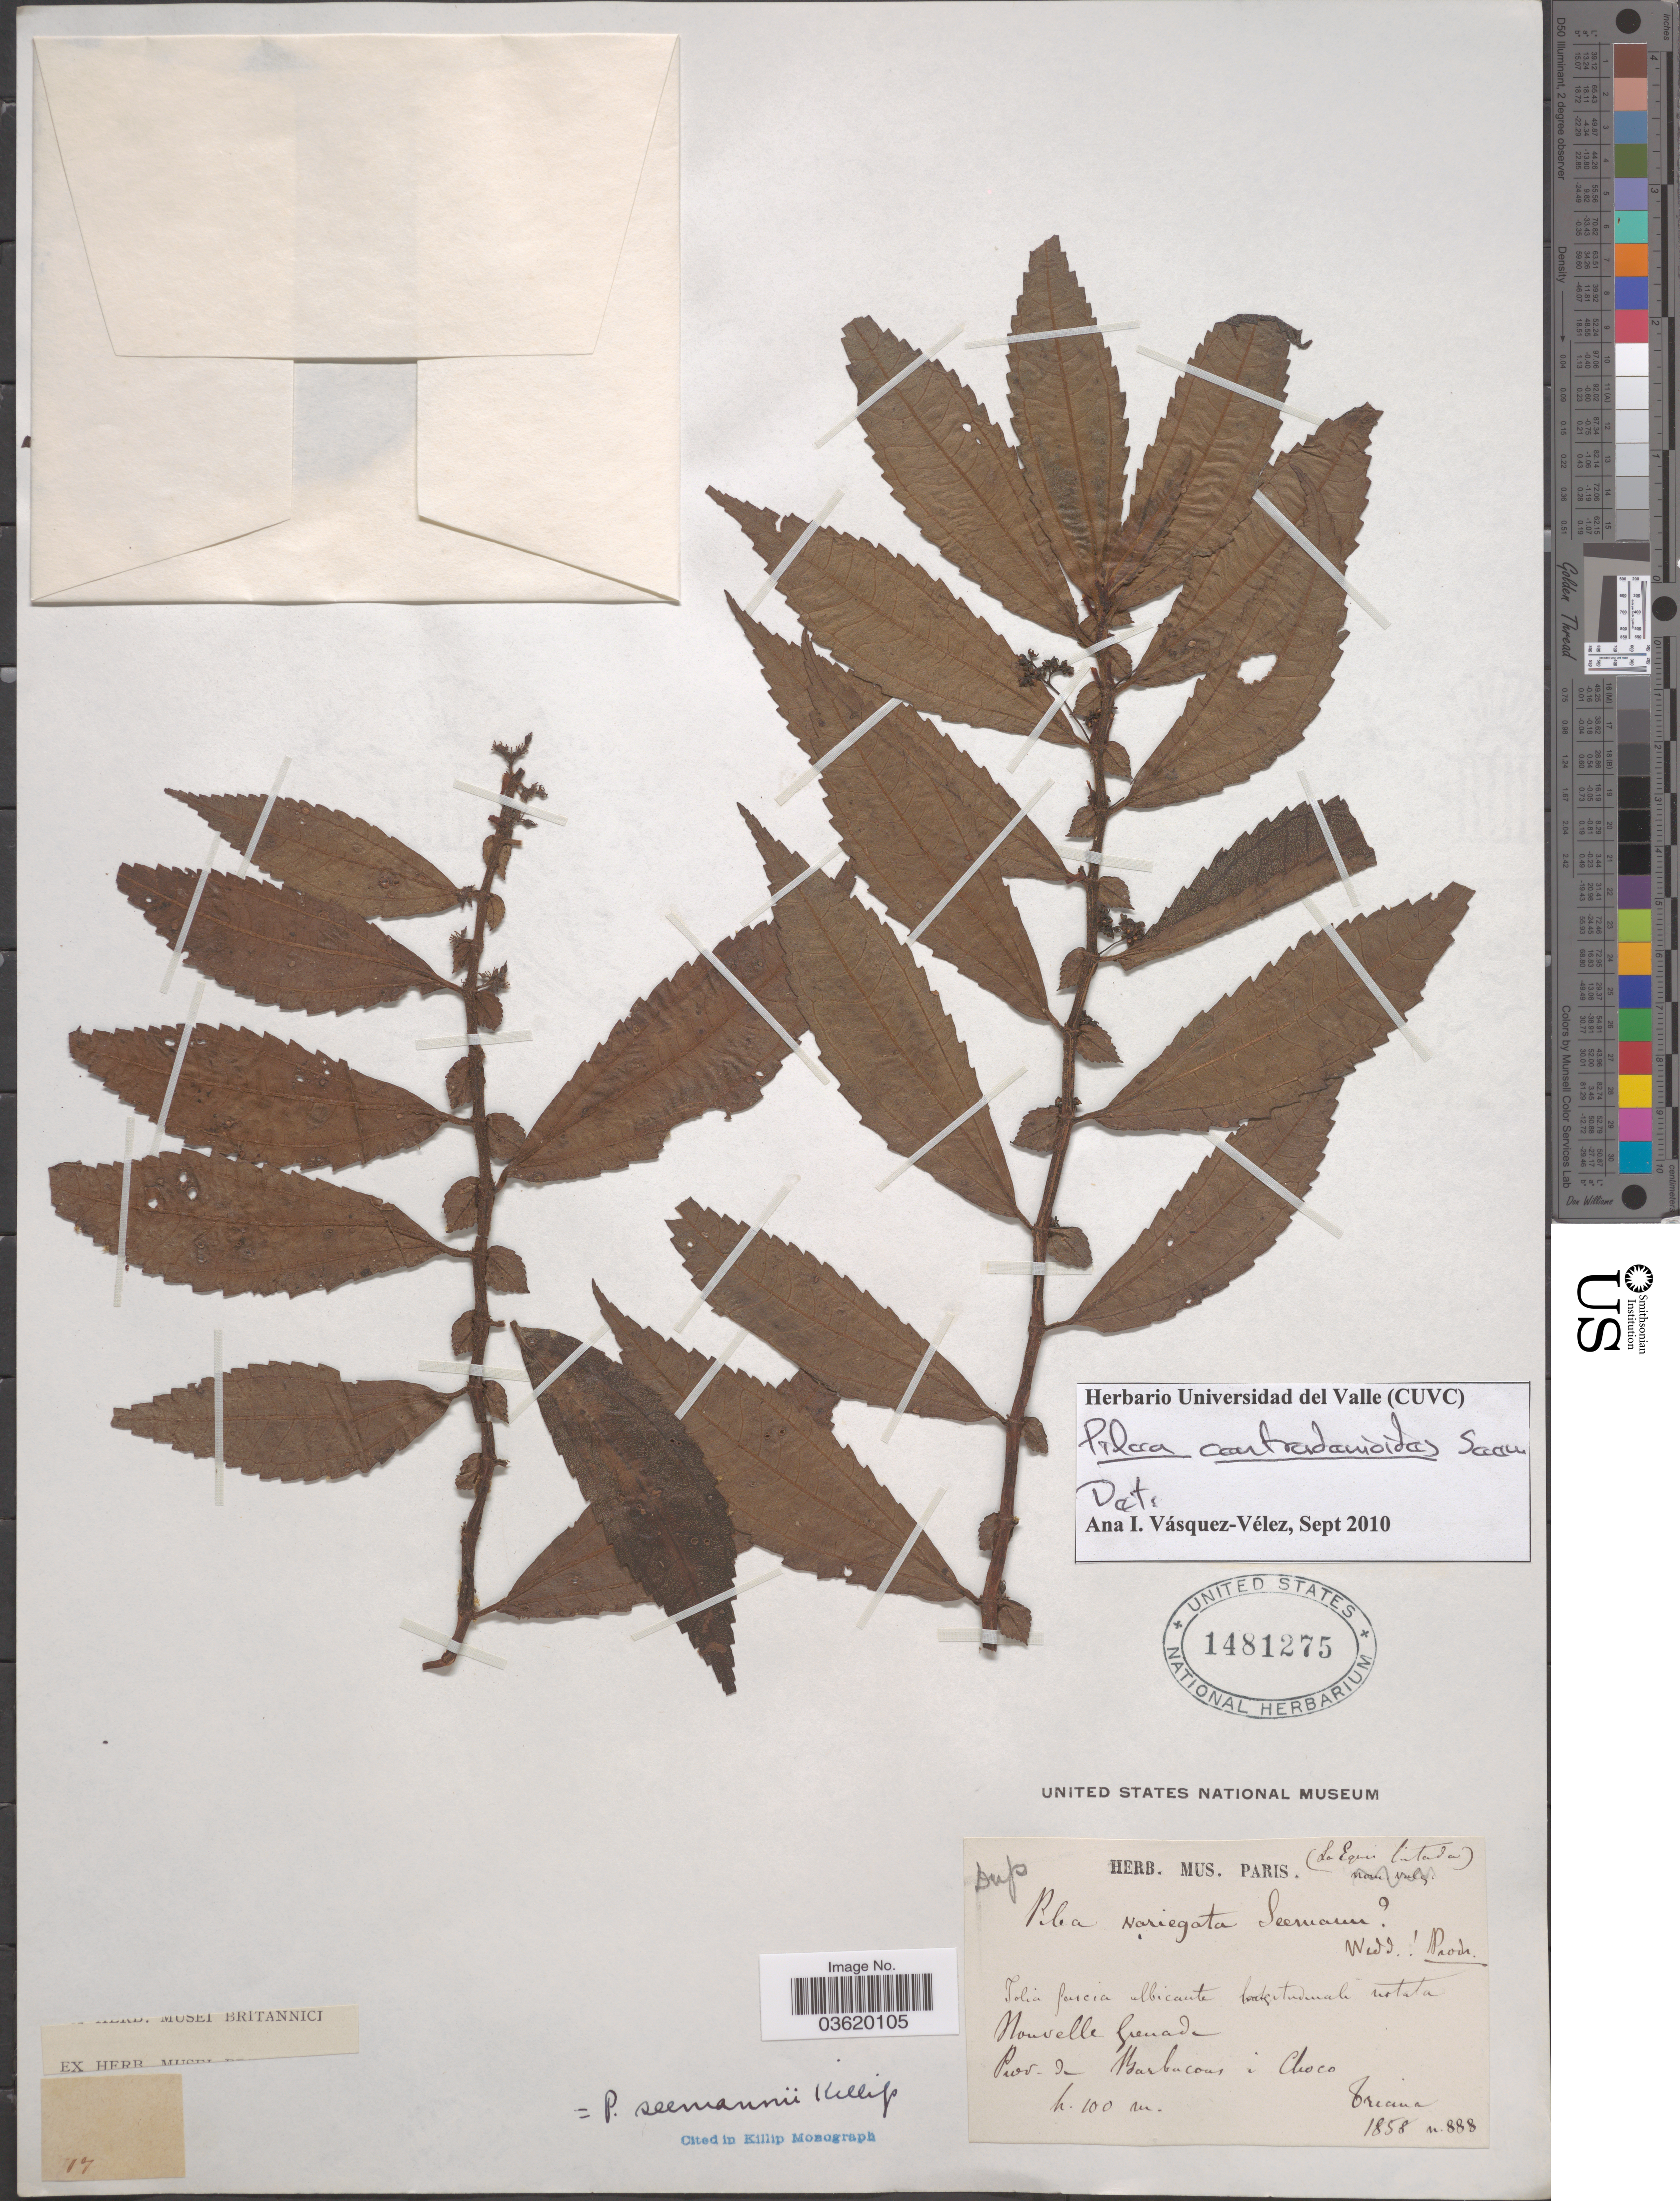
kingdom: Plantae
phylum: Tracheophyta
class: Magnoliopsida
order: Rosales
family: Urticaceae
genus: Pilea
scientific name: Pilea centradenioides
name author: Seem.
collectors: Triana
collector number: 888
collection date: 1858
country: Colombia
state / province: Chocó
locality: Prov. de Barbacous i Choco.*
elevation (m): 100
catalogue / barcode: US 1481275